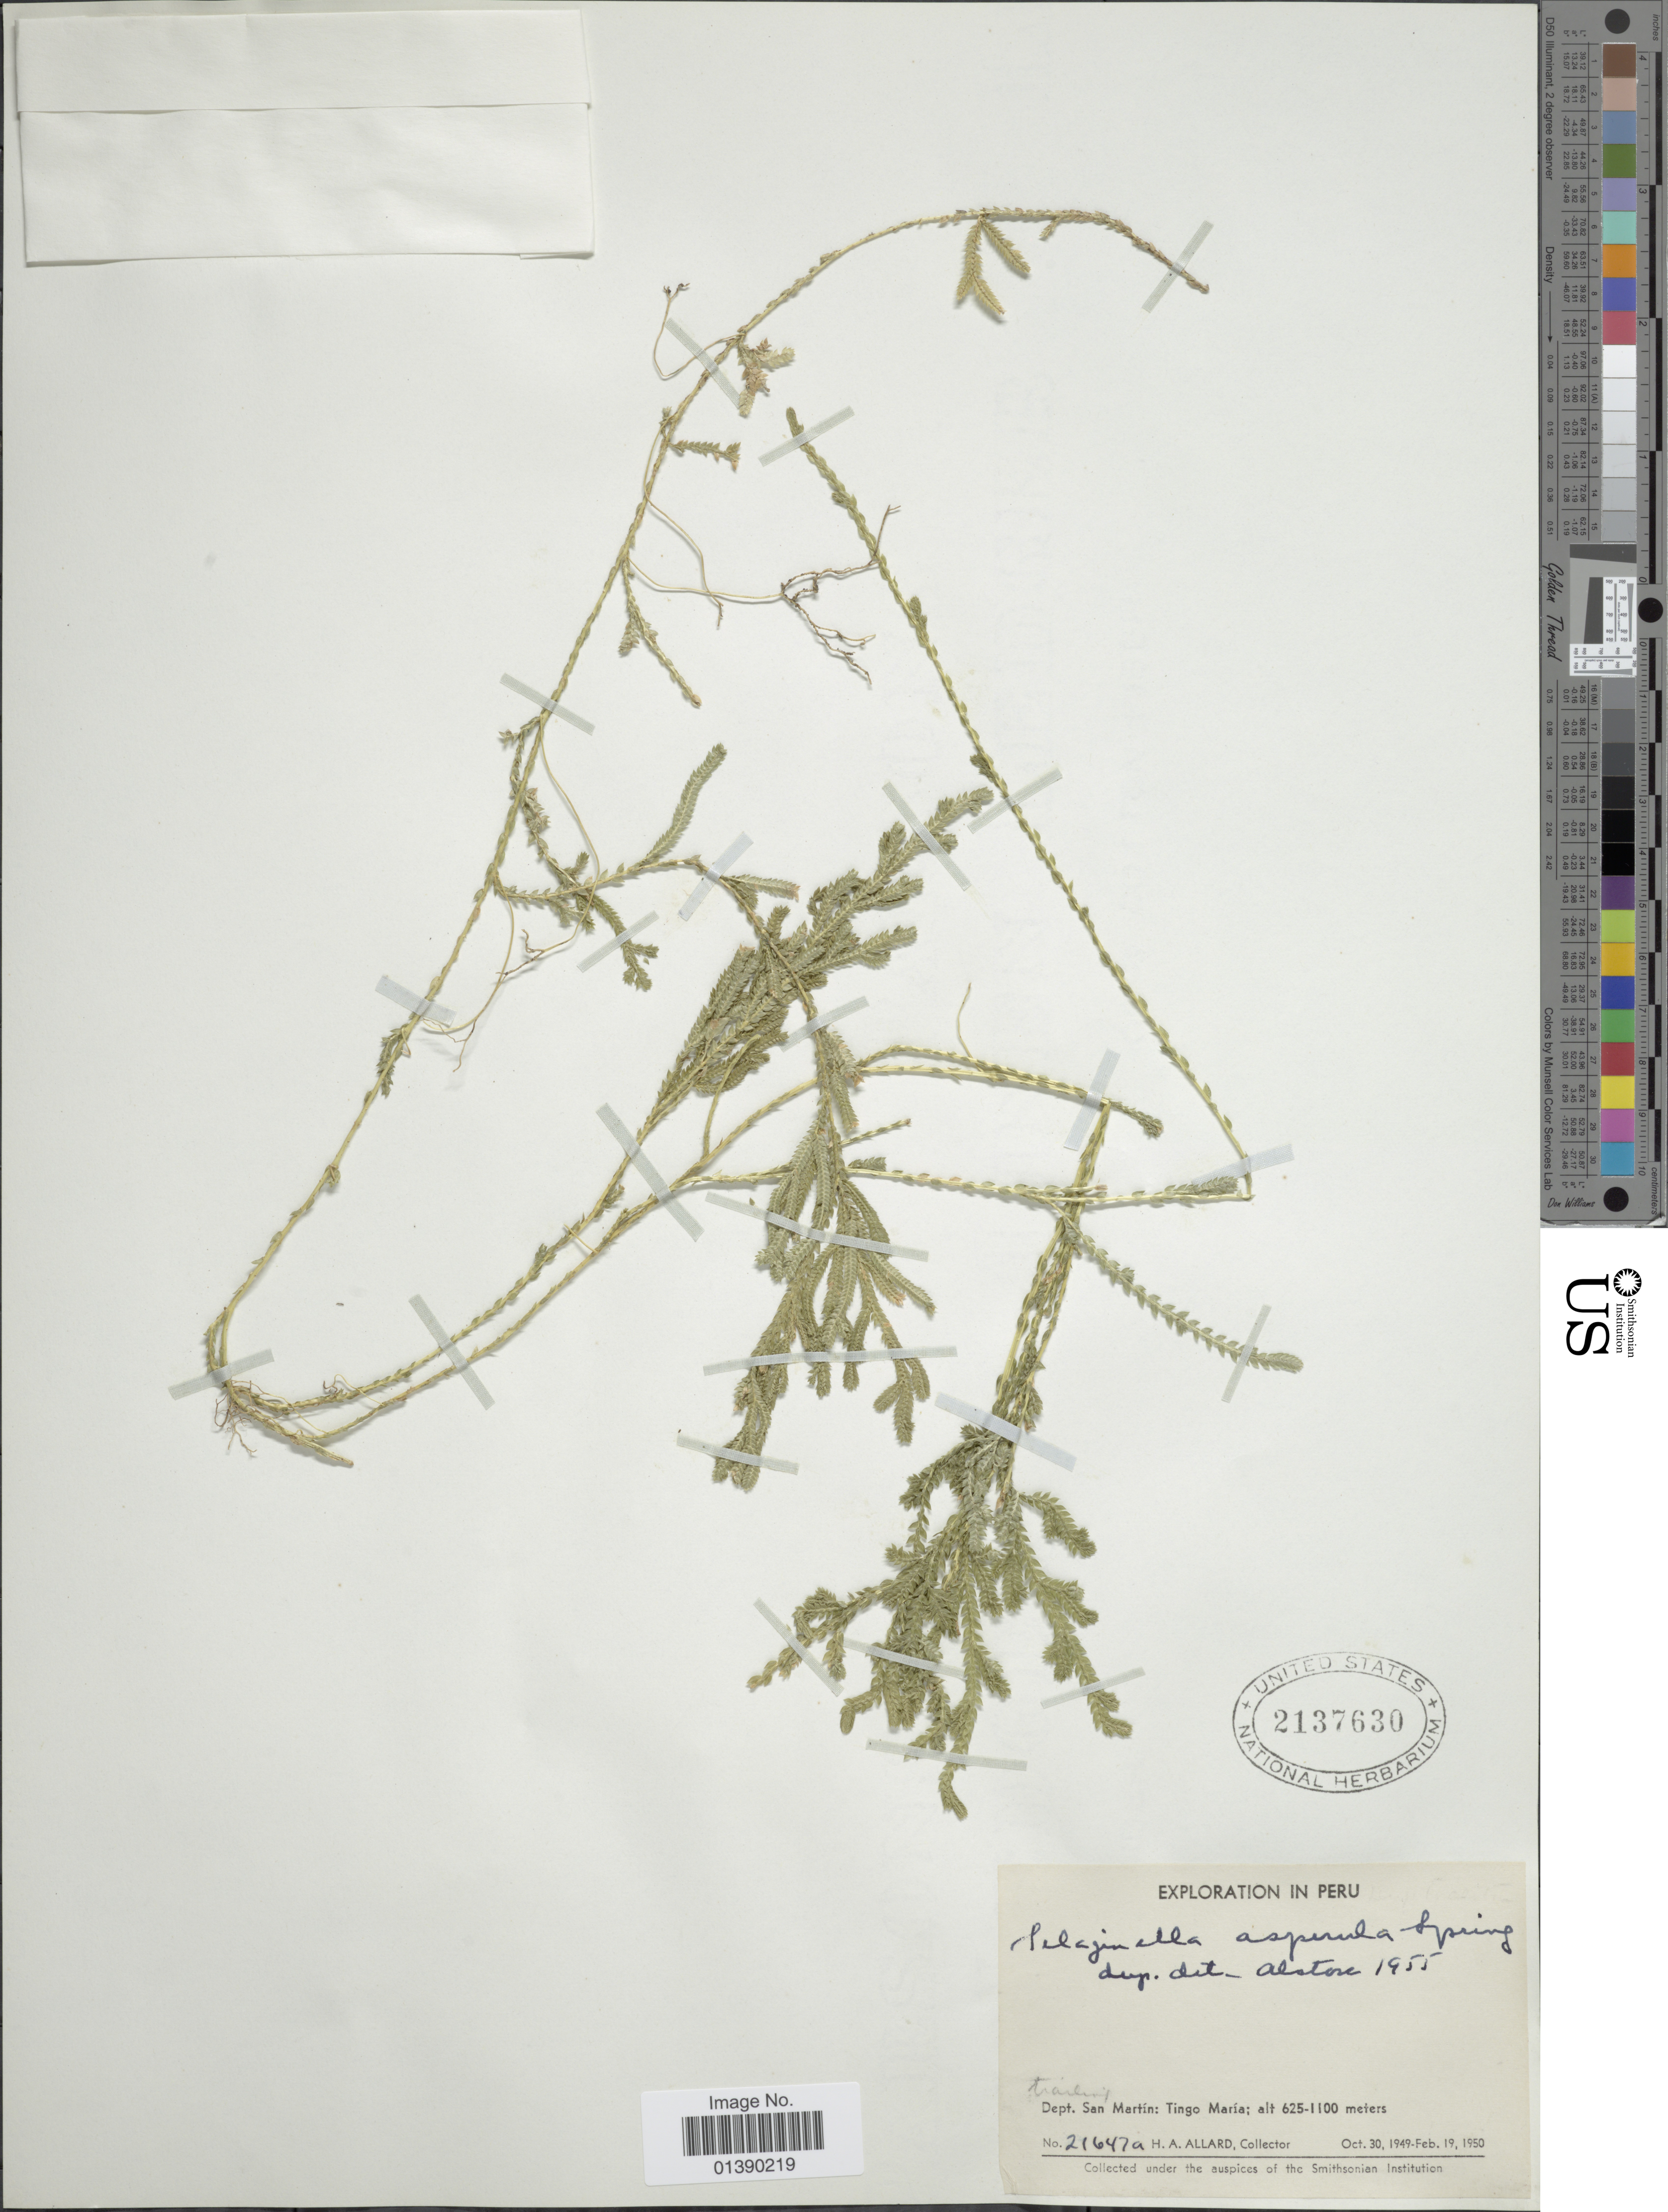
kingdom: Plantae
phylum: Tracheophyta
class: Lycopodiopsida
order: Selaginellales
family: Selaginellaceae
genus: Selaginella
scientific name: Selaginella asperula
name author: Spring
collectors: H. A. Allard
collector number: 21647a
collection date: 1949-10-30/1950-02-19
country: Peru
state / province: San Martín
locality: Trailing: Tingo María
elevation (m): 625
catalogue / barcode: US 2137630